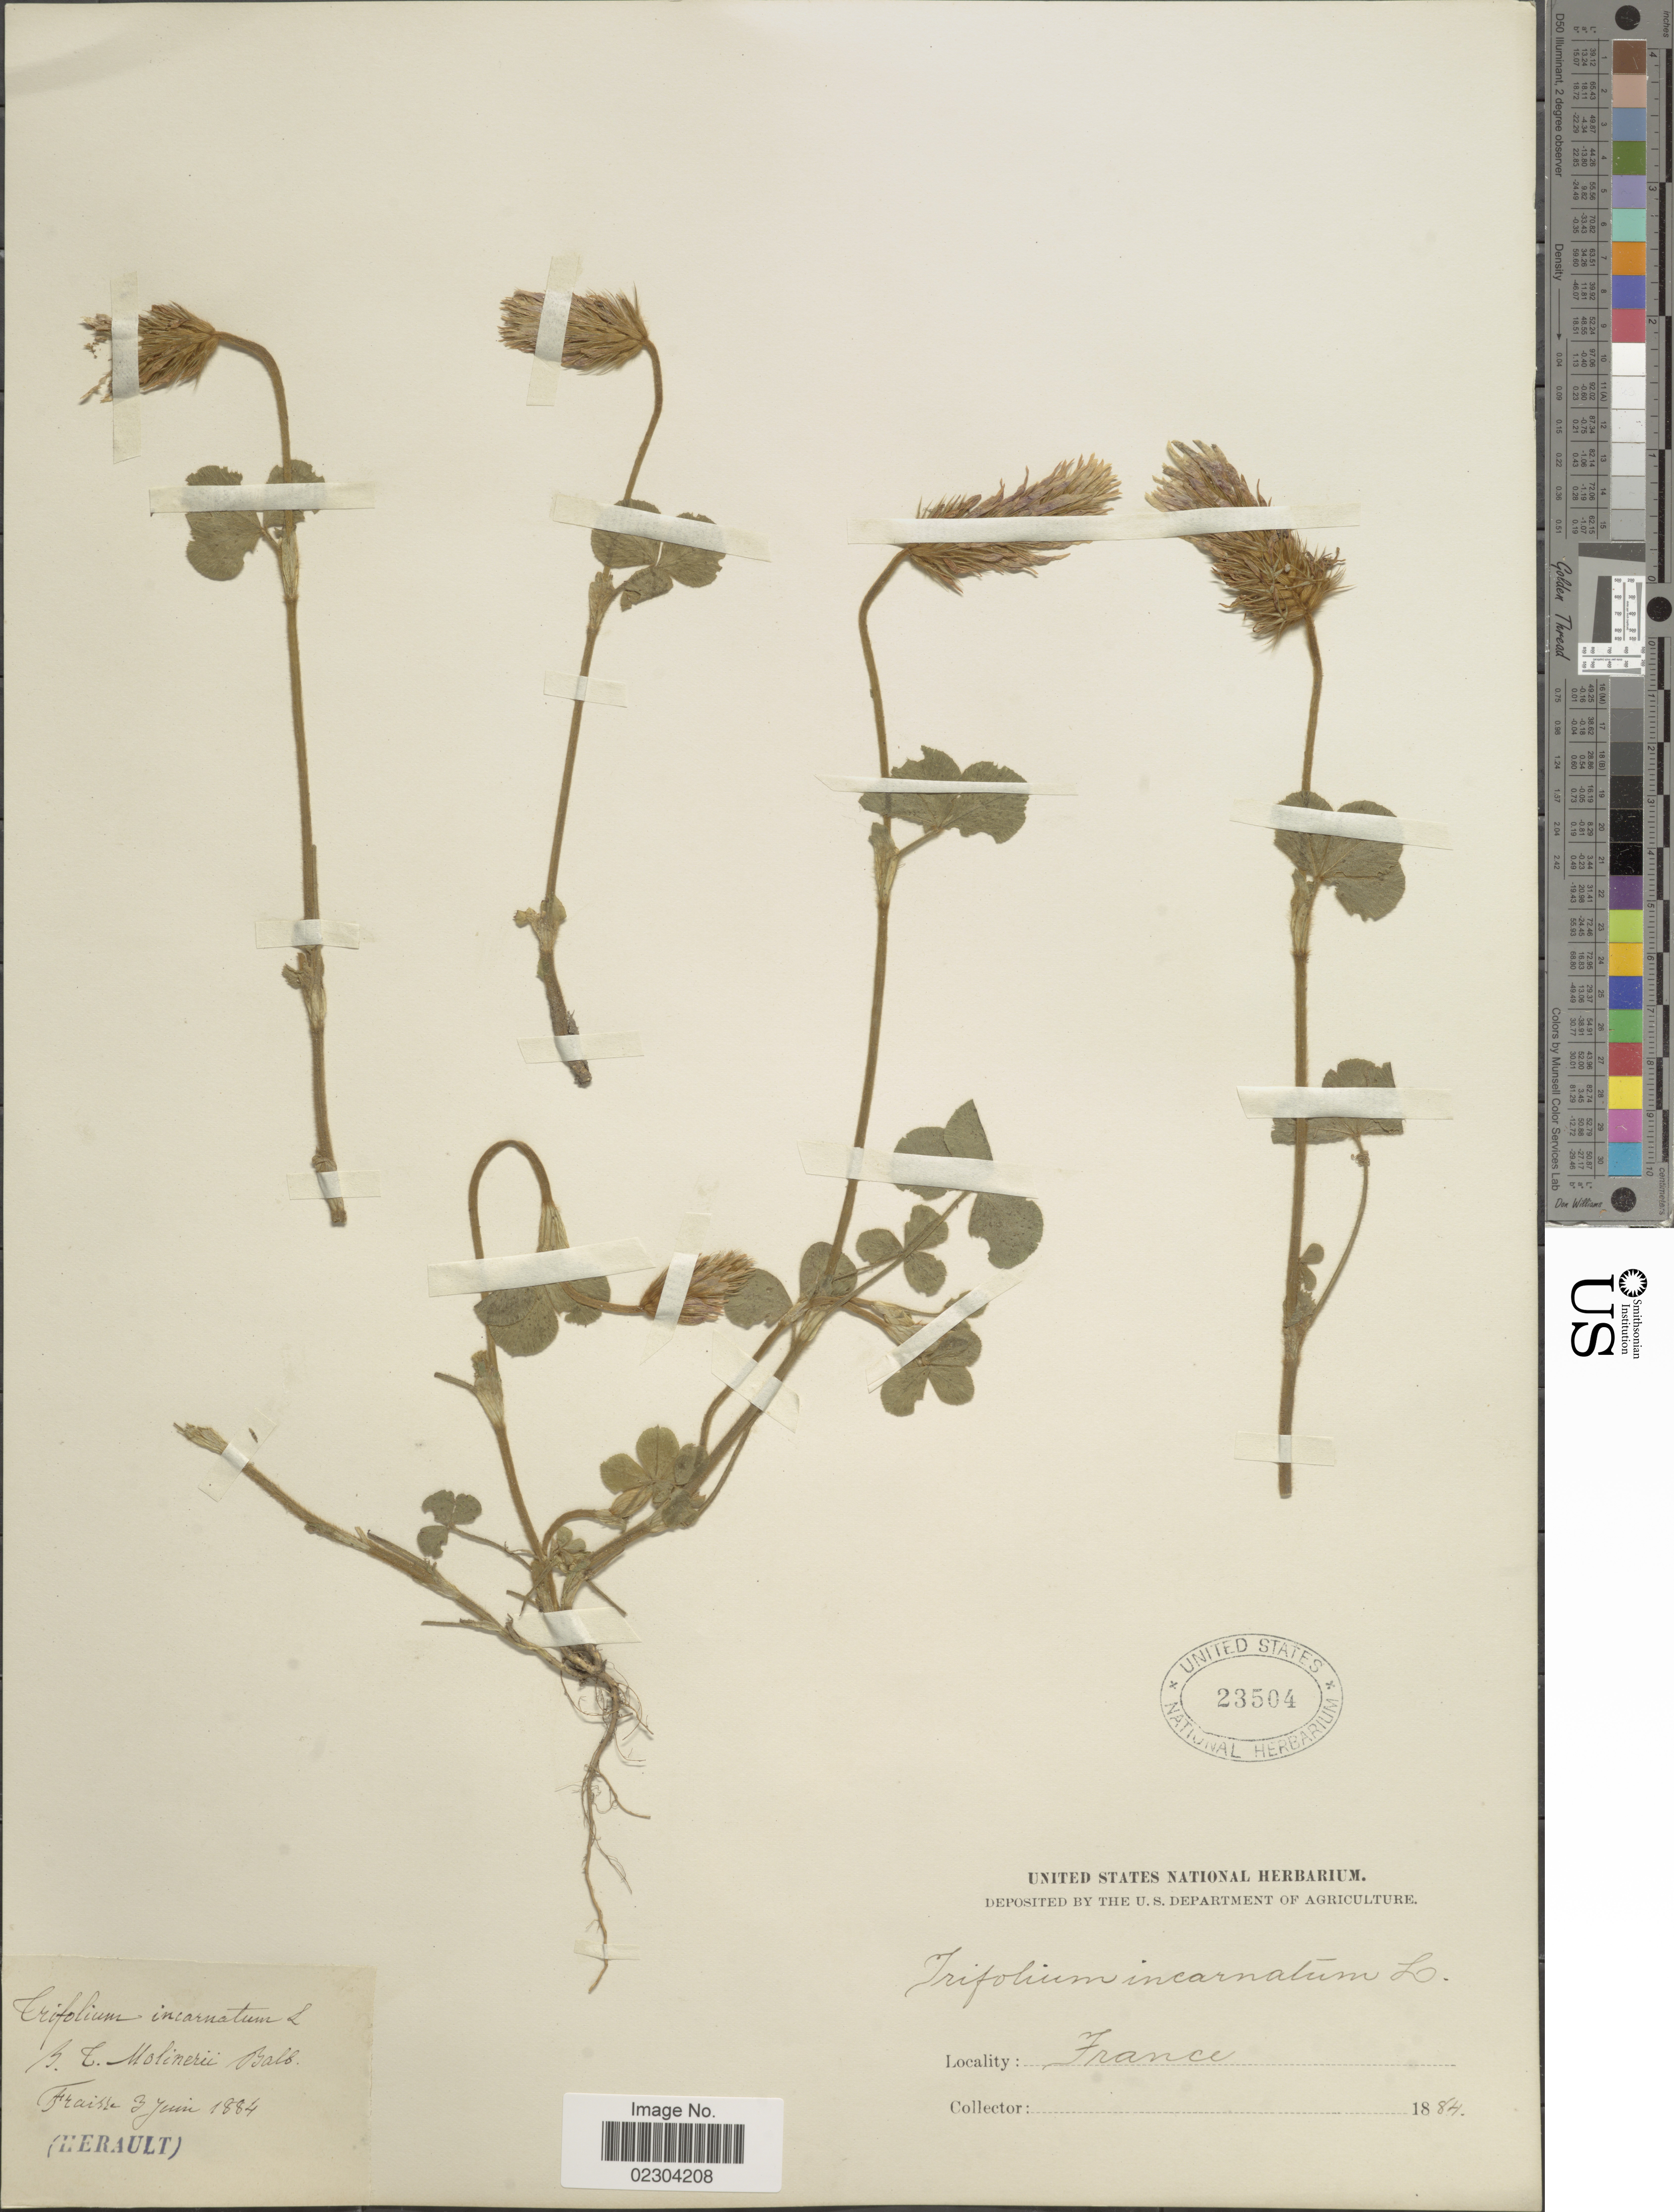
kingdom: Plantae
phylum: Tracheophyta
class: Magnoliopsida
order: Fabales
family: Fabaceae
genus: Trifolium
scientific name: Trifolium incarnatum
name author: L.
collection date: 1884-06-03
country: France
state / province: Occitanie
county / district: Hérault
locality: S. E. Molinerii Balb Fraisse [interpreted]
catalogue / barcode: US 23504